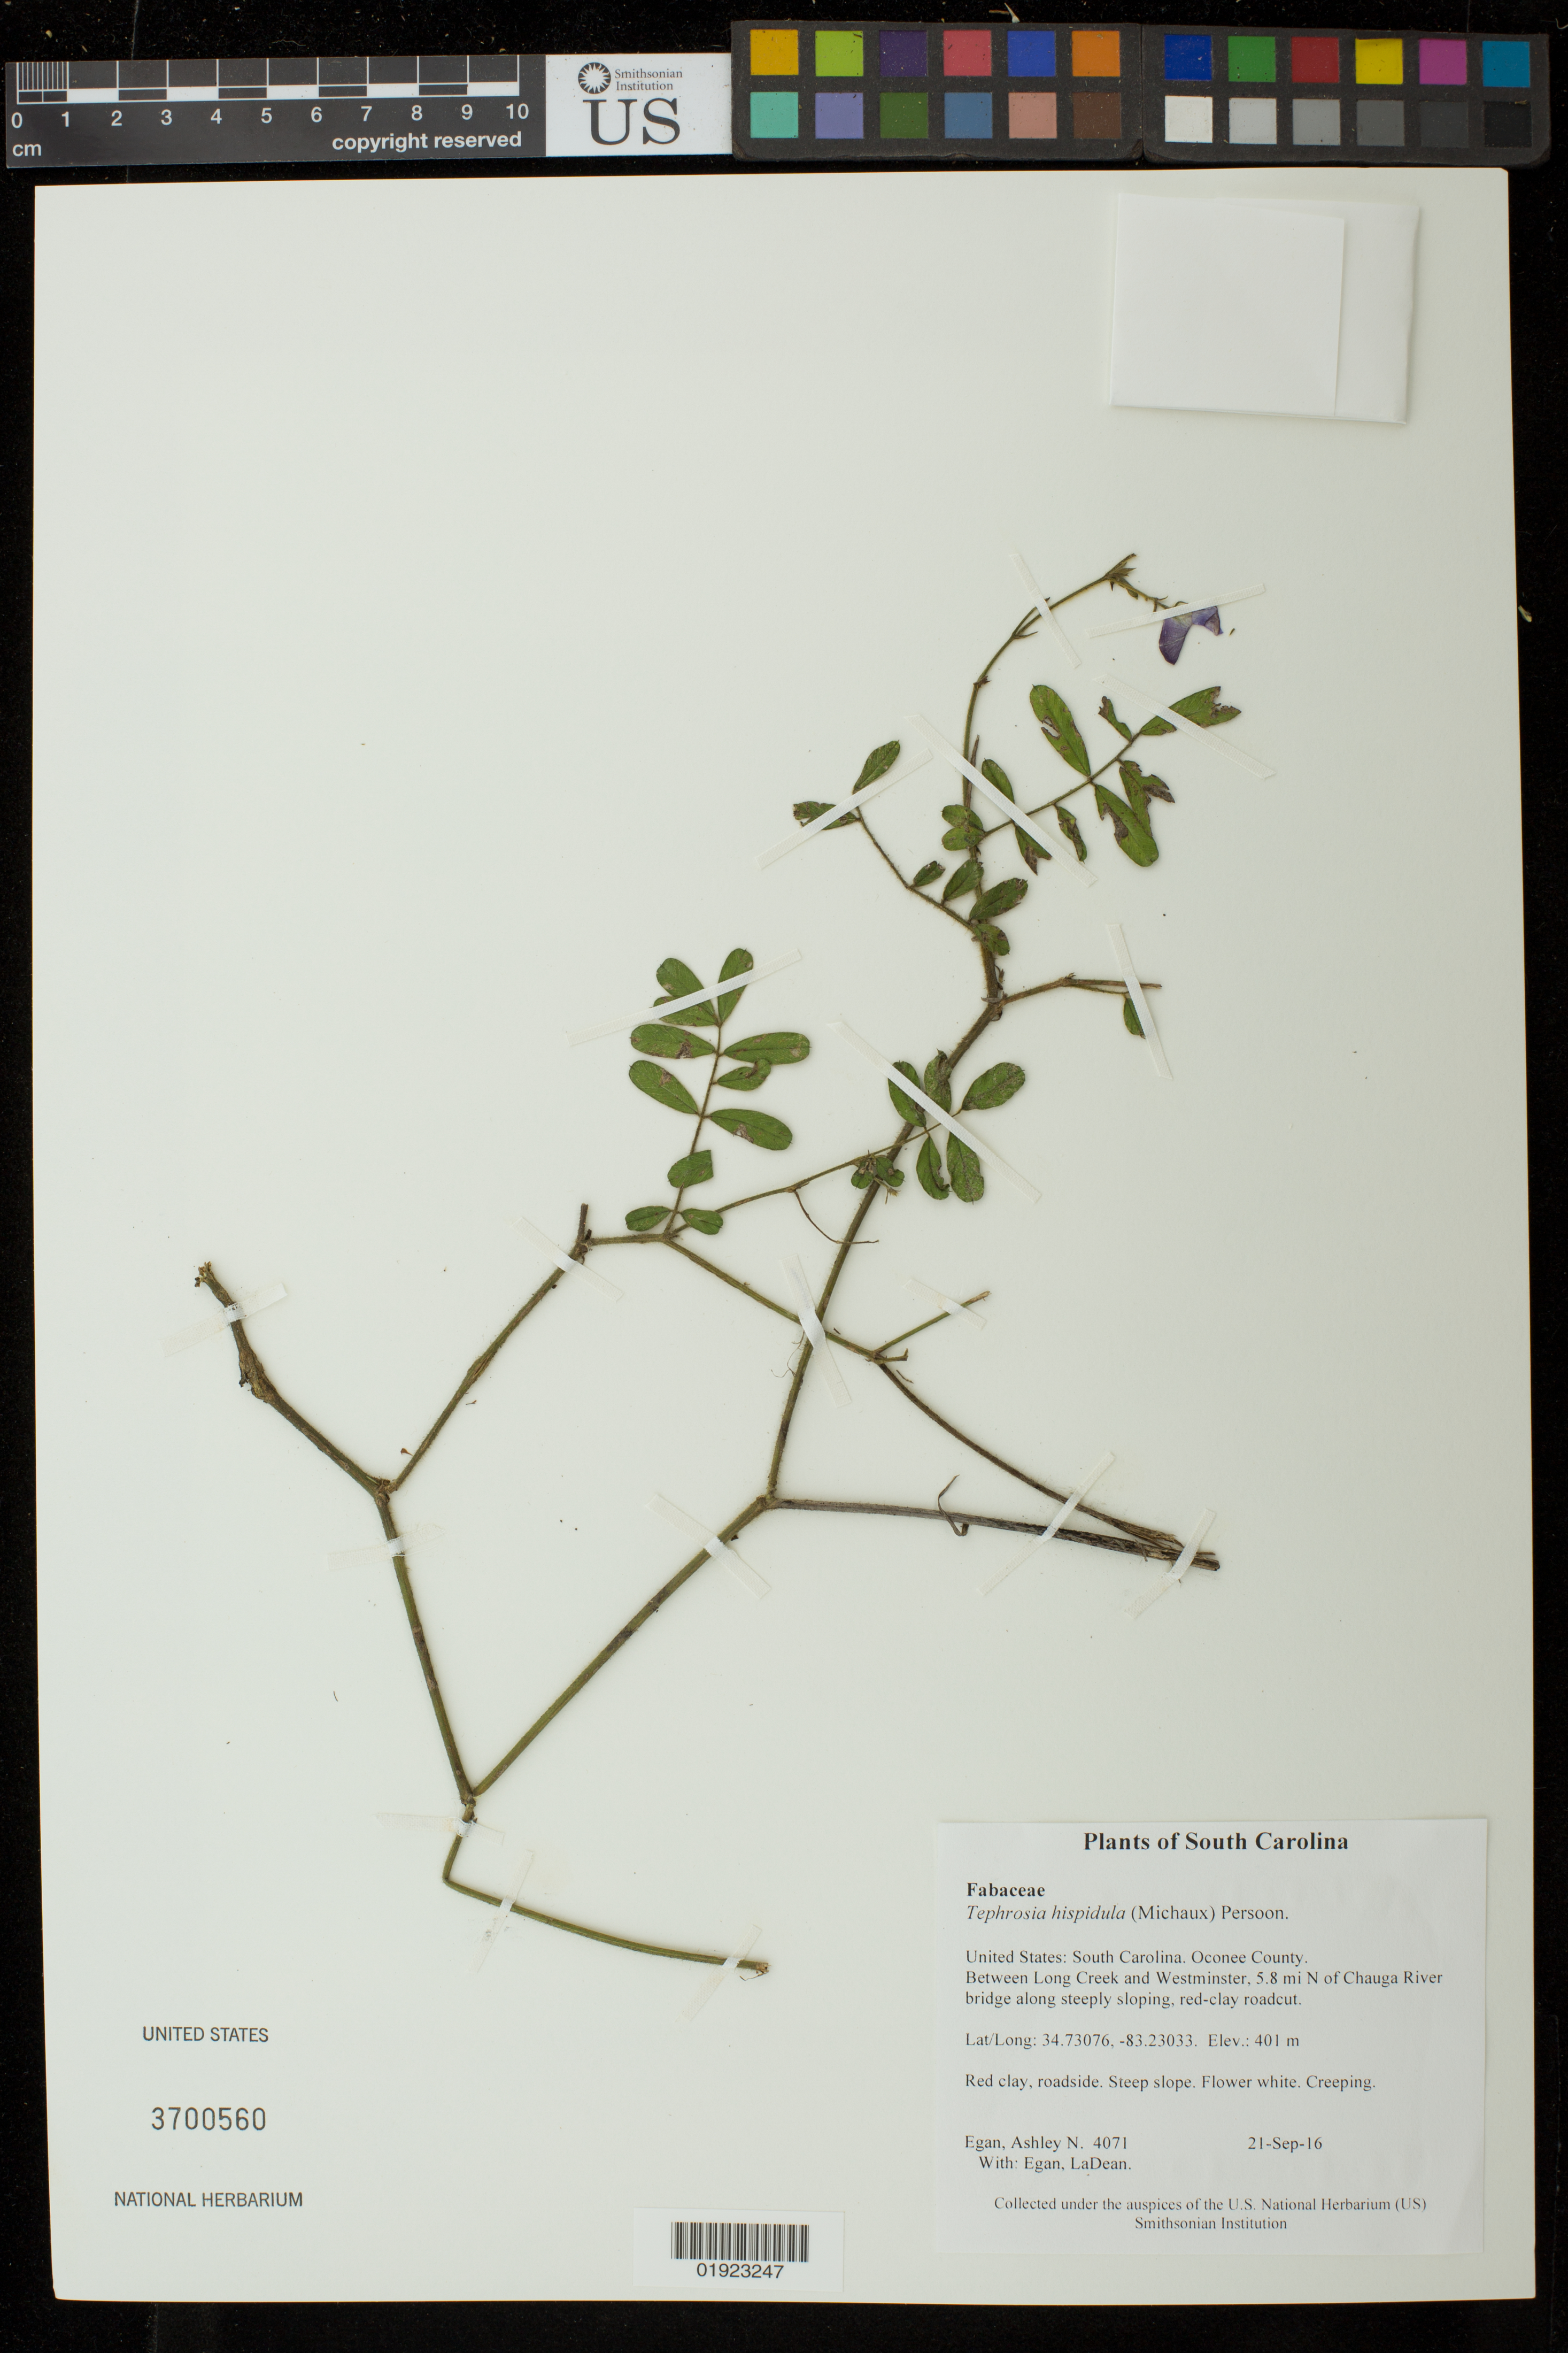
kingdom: Plantae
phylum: Tracheophyta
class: Magnoliopsida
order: Fabales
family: Fabaceae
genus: Tephrosia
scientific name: Tephrosia hispidula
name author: (Michx.) Pers.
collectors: A. N. Egan & L. Egan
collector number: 4071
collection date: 2016-09-21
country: United States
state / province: South Carolina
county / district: Oconee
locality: Between Long Creek and Westminster, 5.8 mi N of Chauga River bridge along steeply sloping, red-clay roadcut.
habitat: Red clay, roadside. Steep slope.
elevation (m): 122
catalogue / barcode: US 3700560